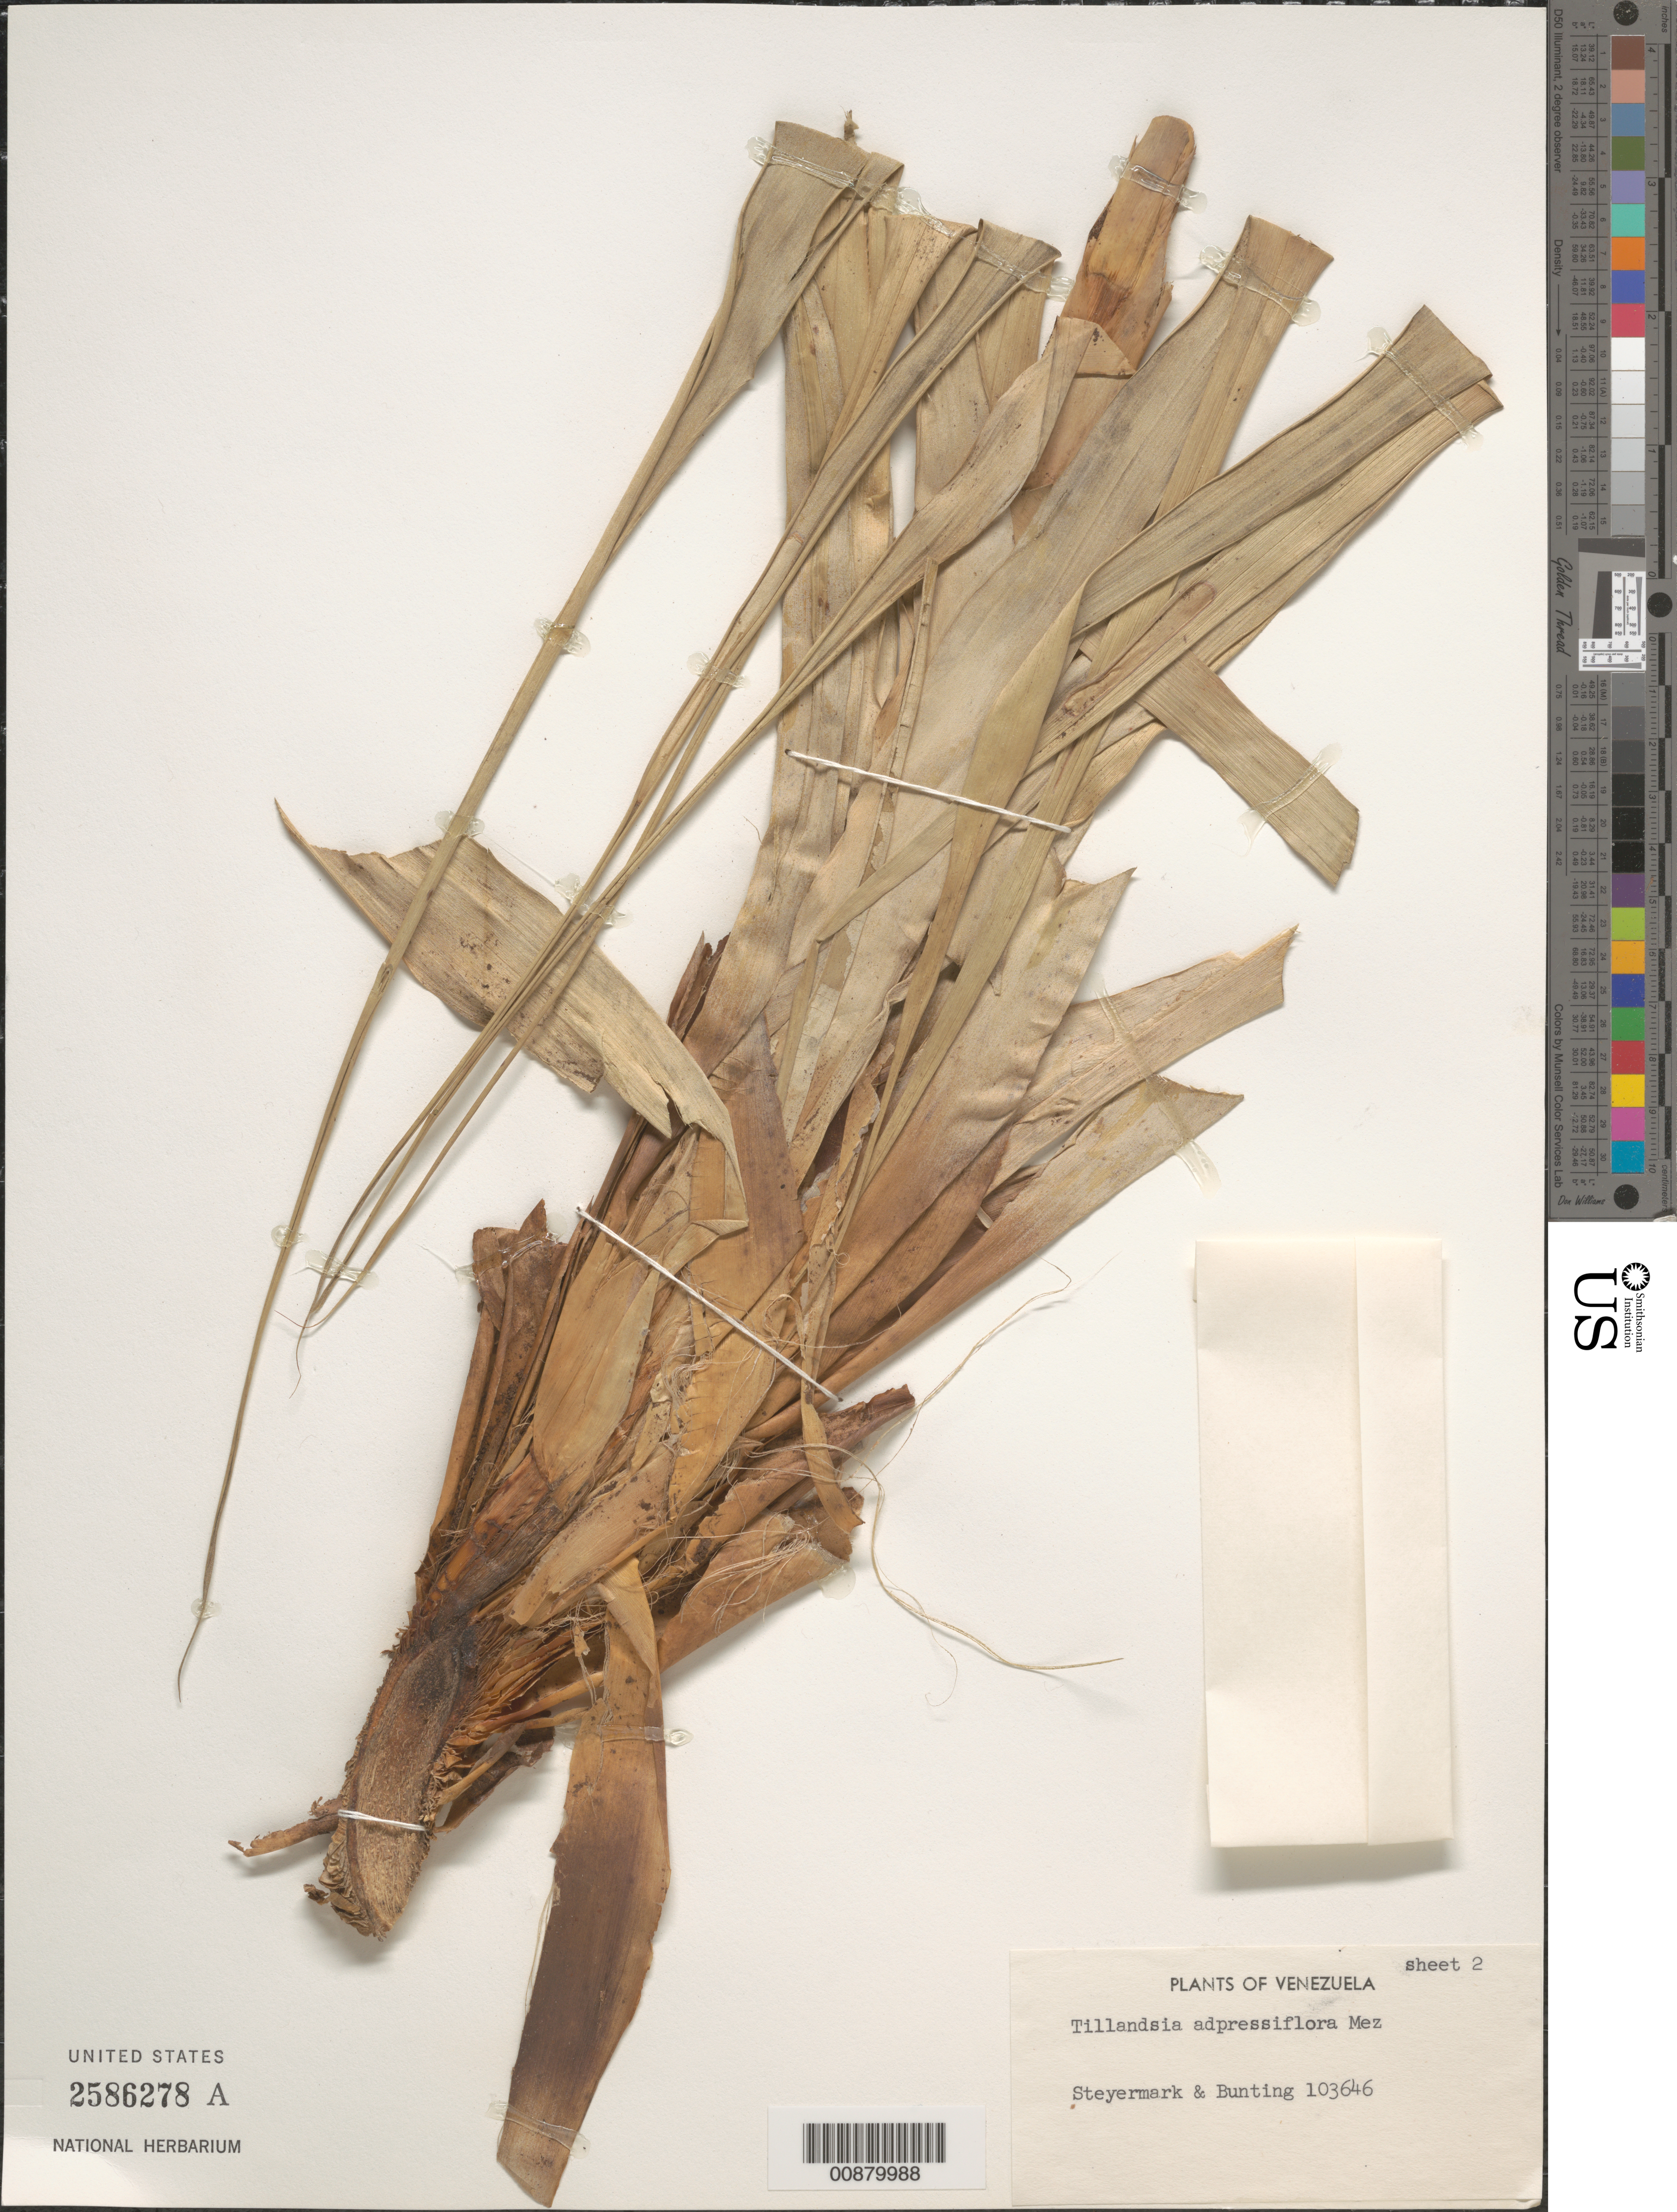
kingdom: Plantae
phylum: Tracheophyta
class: Liliopsida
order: Poales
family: Bromeliaceae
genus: Tillandsia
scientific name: Tillandsia adpressiflora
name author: Mez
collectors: Steyermark, -- & Bunting, --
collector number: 103646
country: Venezuela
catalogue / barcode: US 2586278A